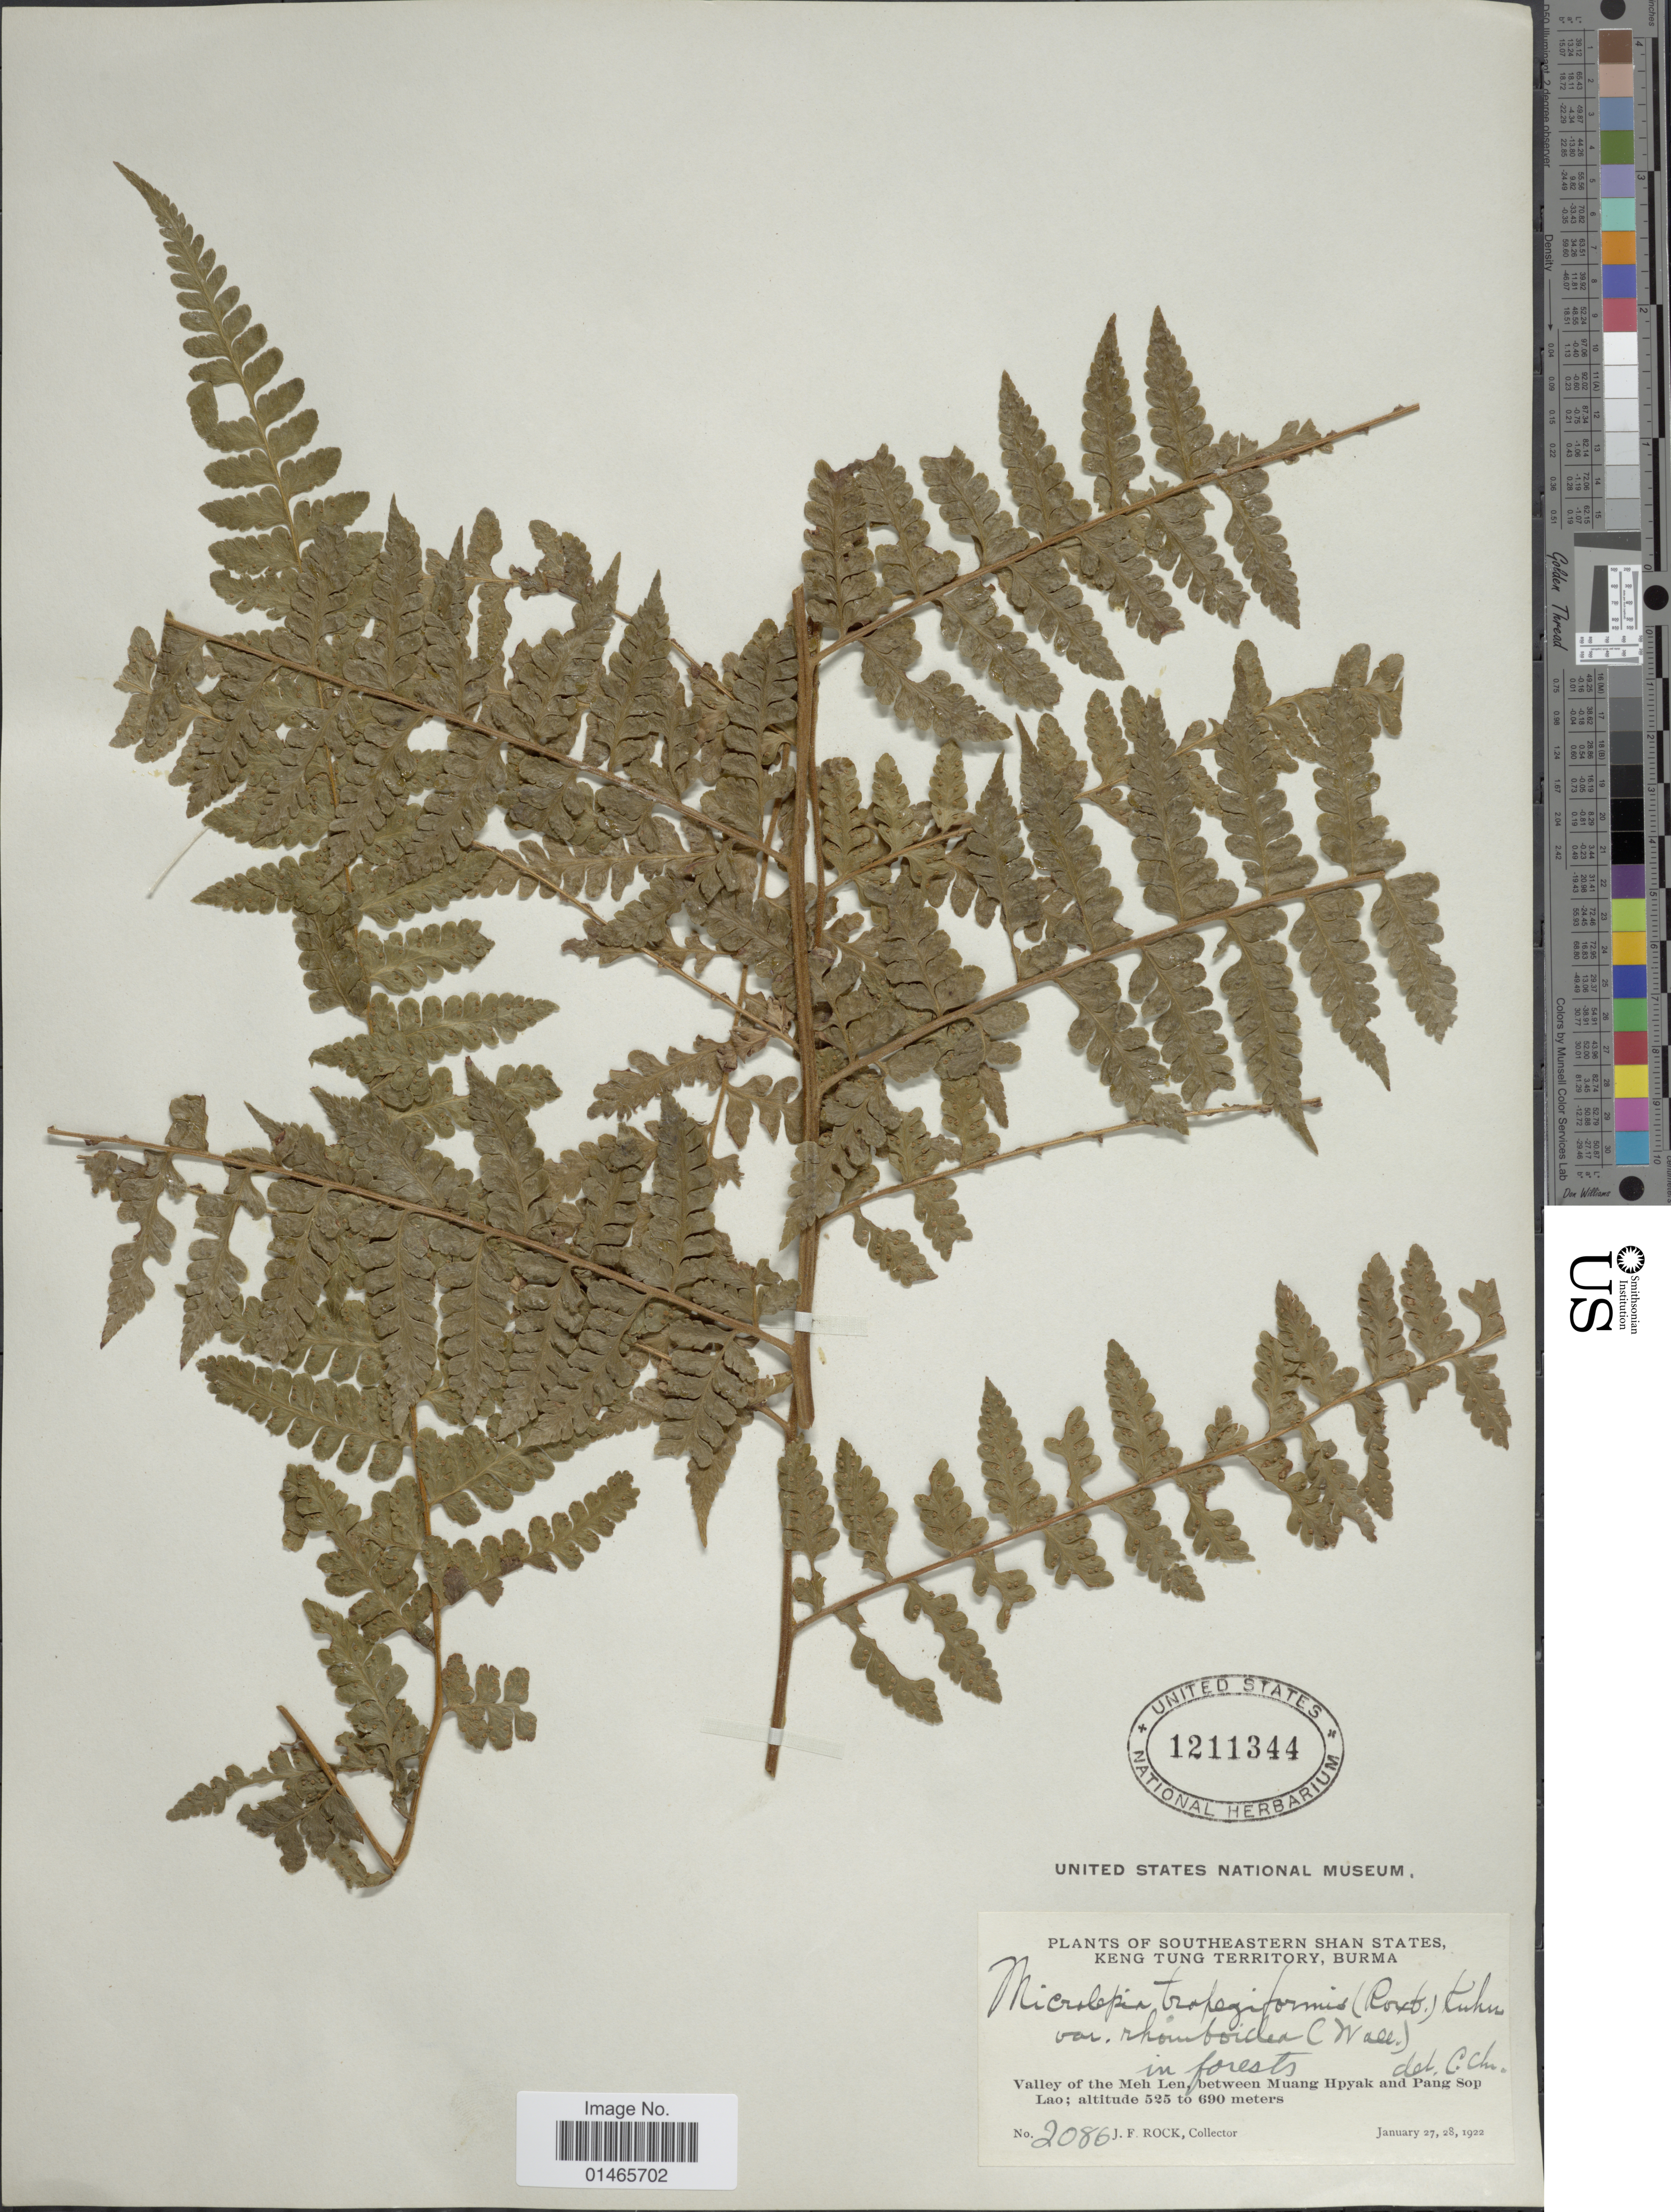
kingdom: Plantae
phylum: Tracheophyta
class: Polypodiopsida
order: Polypodiales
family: Dennstaedtiaceae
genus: Microlepia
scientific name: Microlepia rhomboidea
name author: (Wall. ex Kunze) Prantl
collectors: J. Rock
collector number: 2086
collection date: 1922-01-27/1922-01-28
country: Myanmar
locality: Southeastern Shan States, Keng Tung Territory, Burma, Valley of the Meh Len, between Muang Hpyak and Pang Sop Lao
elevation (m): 525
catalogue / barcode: US 1211344